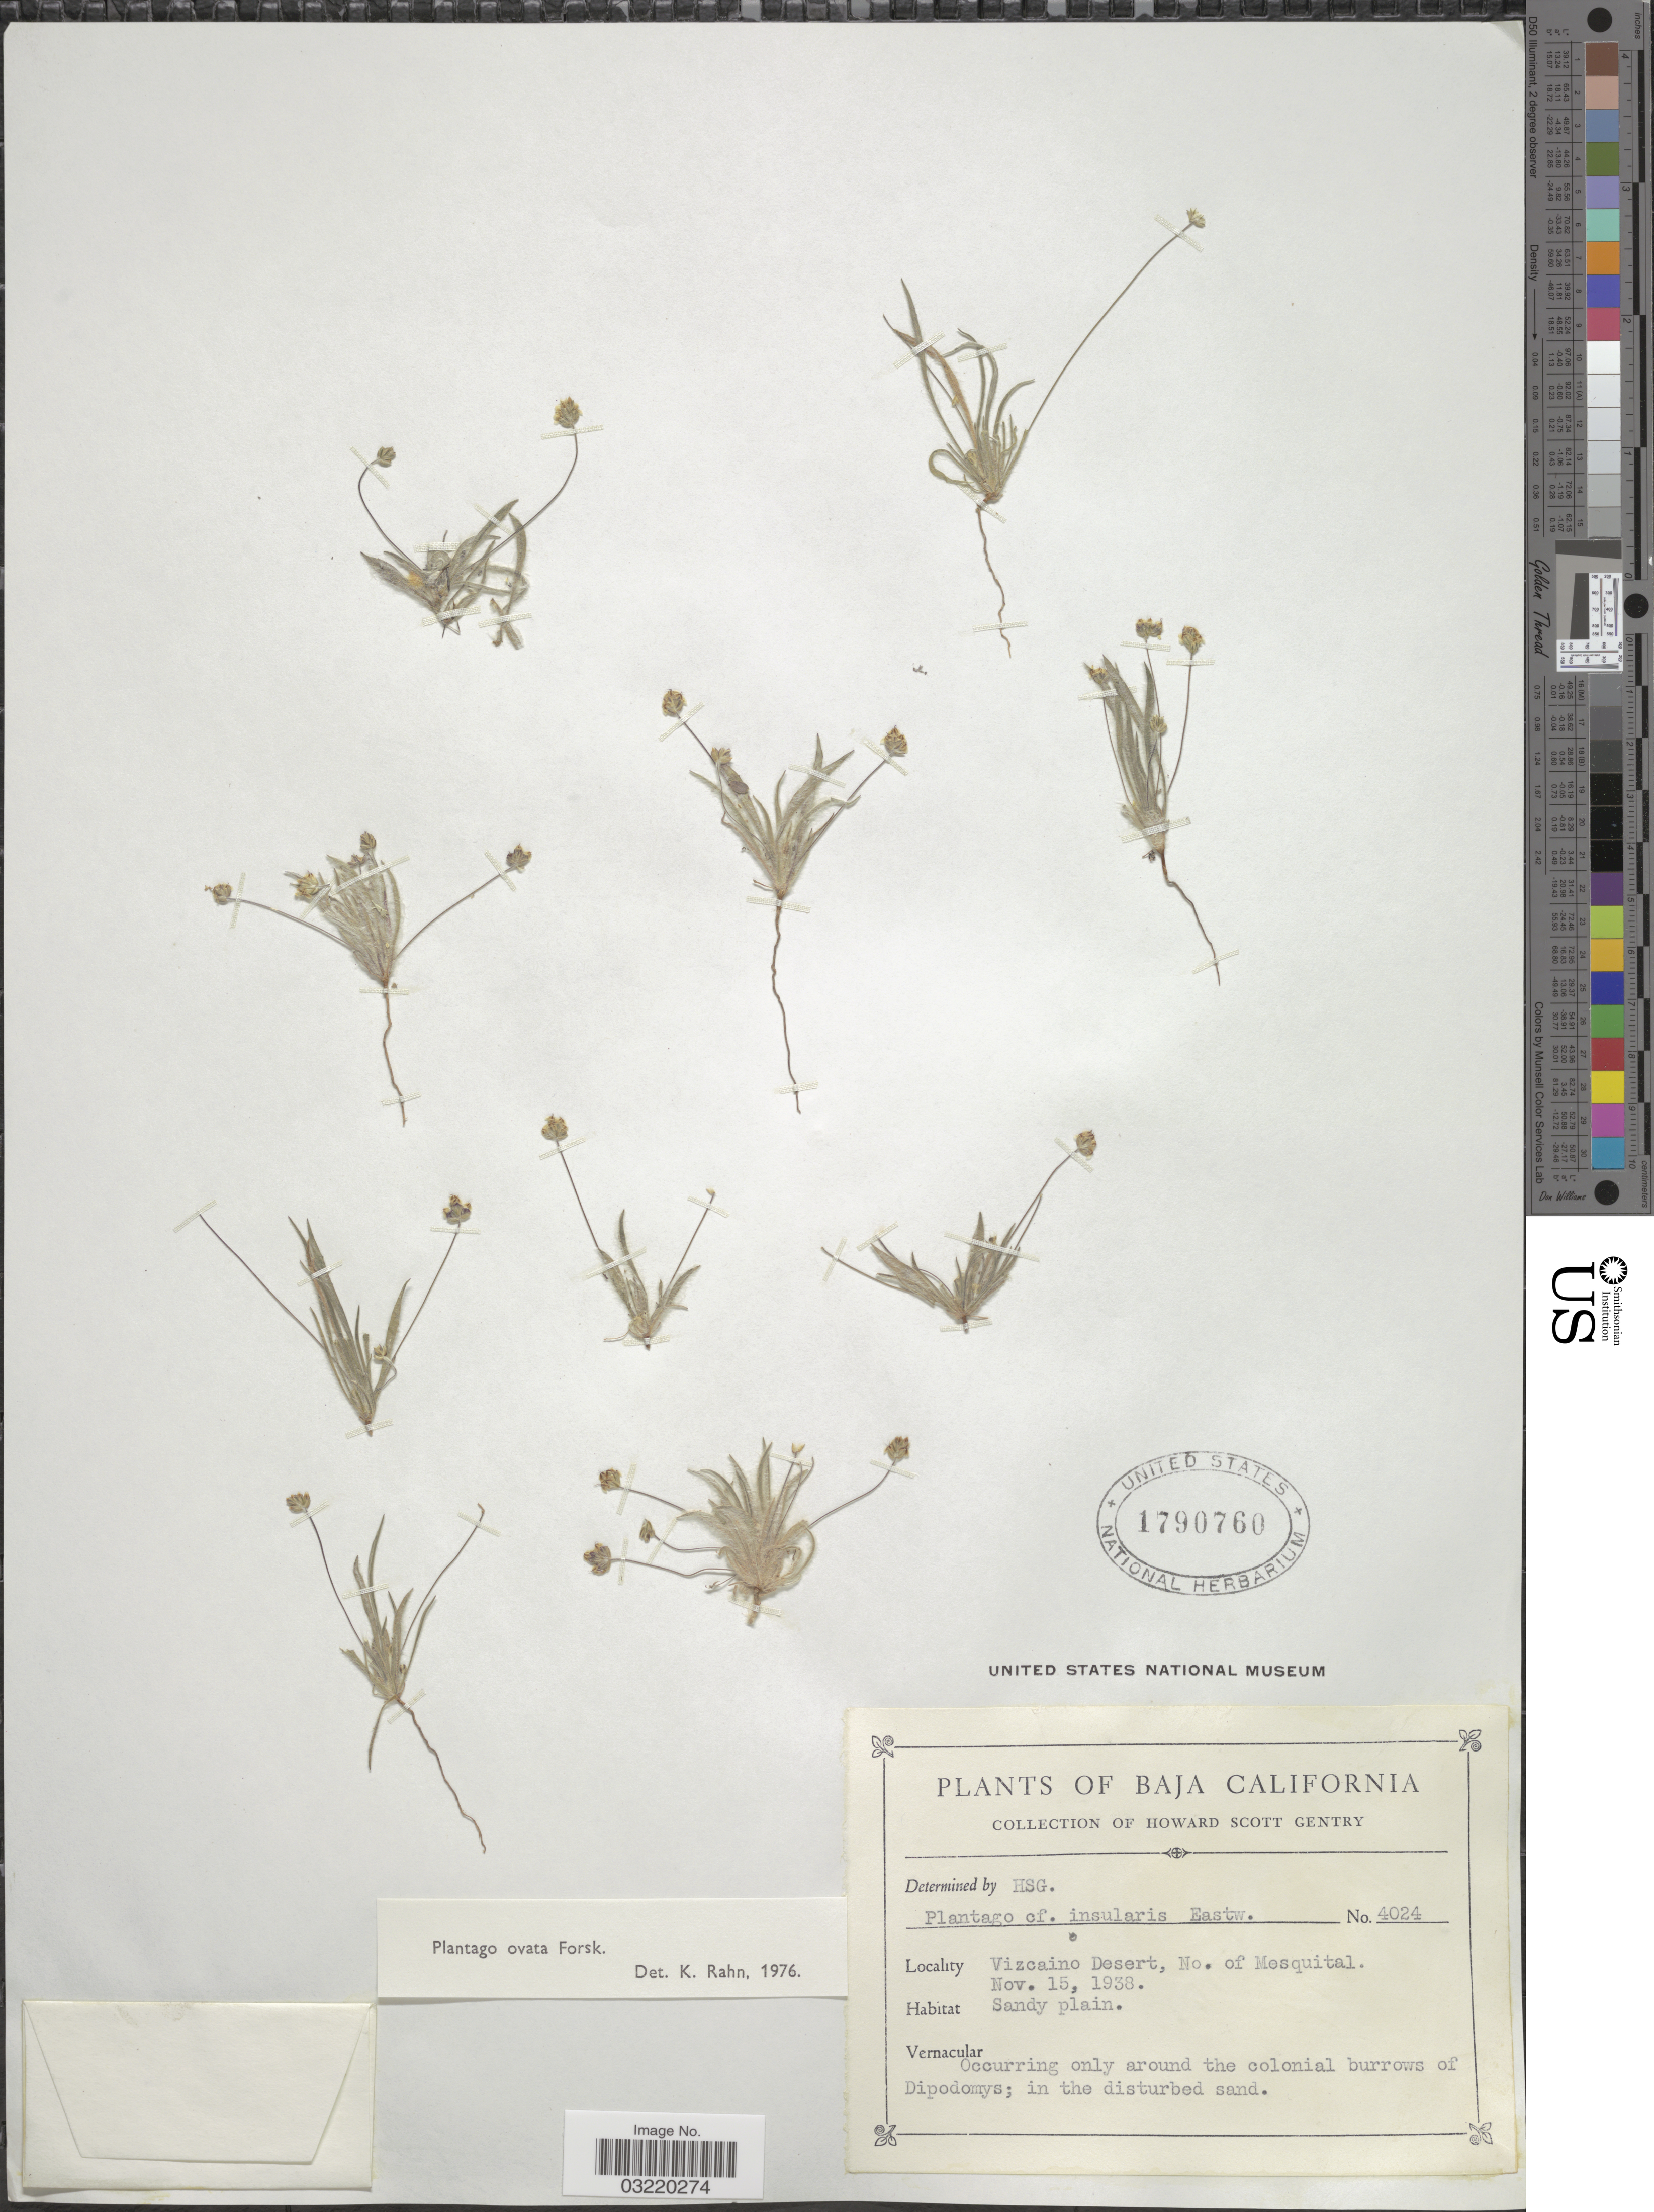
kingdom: Plantae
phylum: Tracheophyta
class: Magnoliopsida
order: Lamiales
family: Plantaginaceae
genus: Plantago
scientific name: Plantago ovata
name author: Forssk.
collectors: H. S. Gentry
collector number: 4024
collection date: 1938-11-15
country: Mexico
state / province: Baja California Norte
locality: Vizcaino Desert, No. of Mesquital.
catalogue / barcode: US 1790760